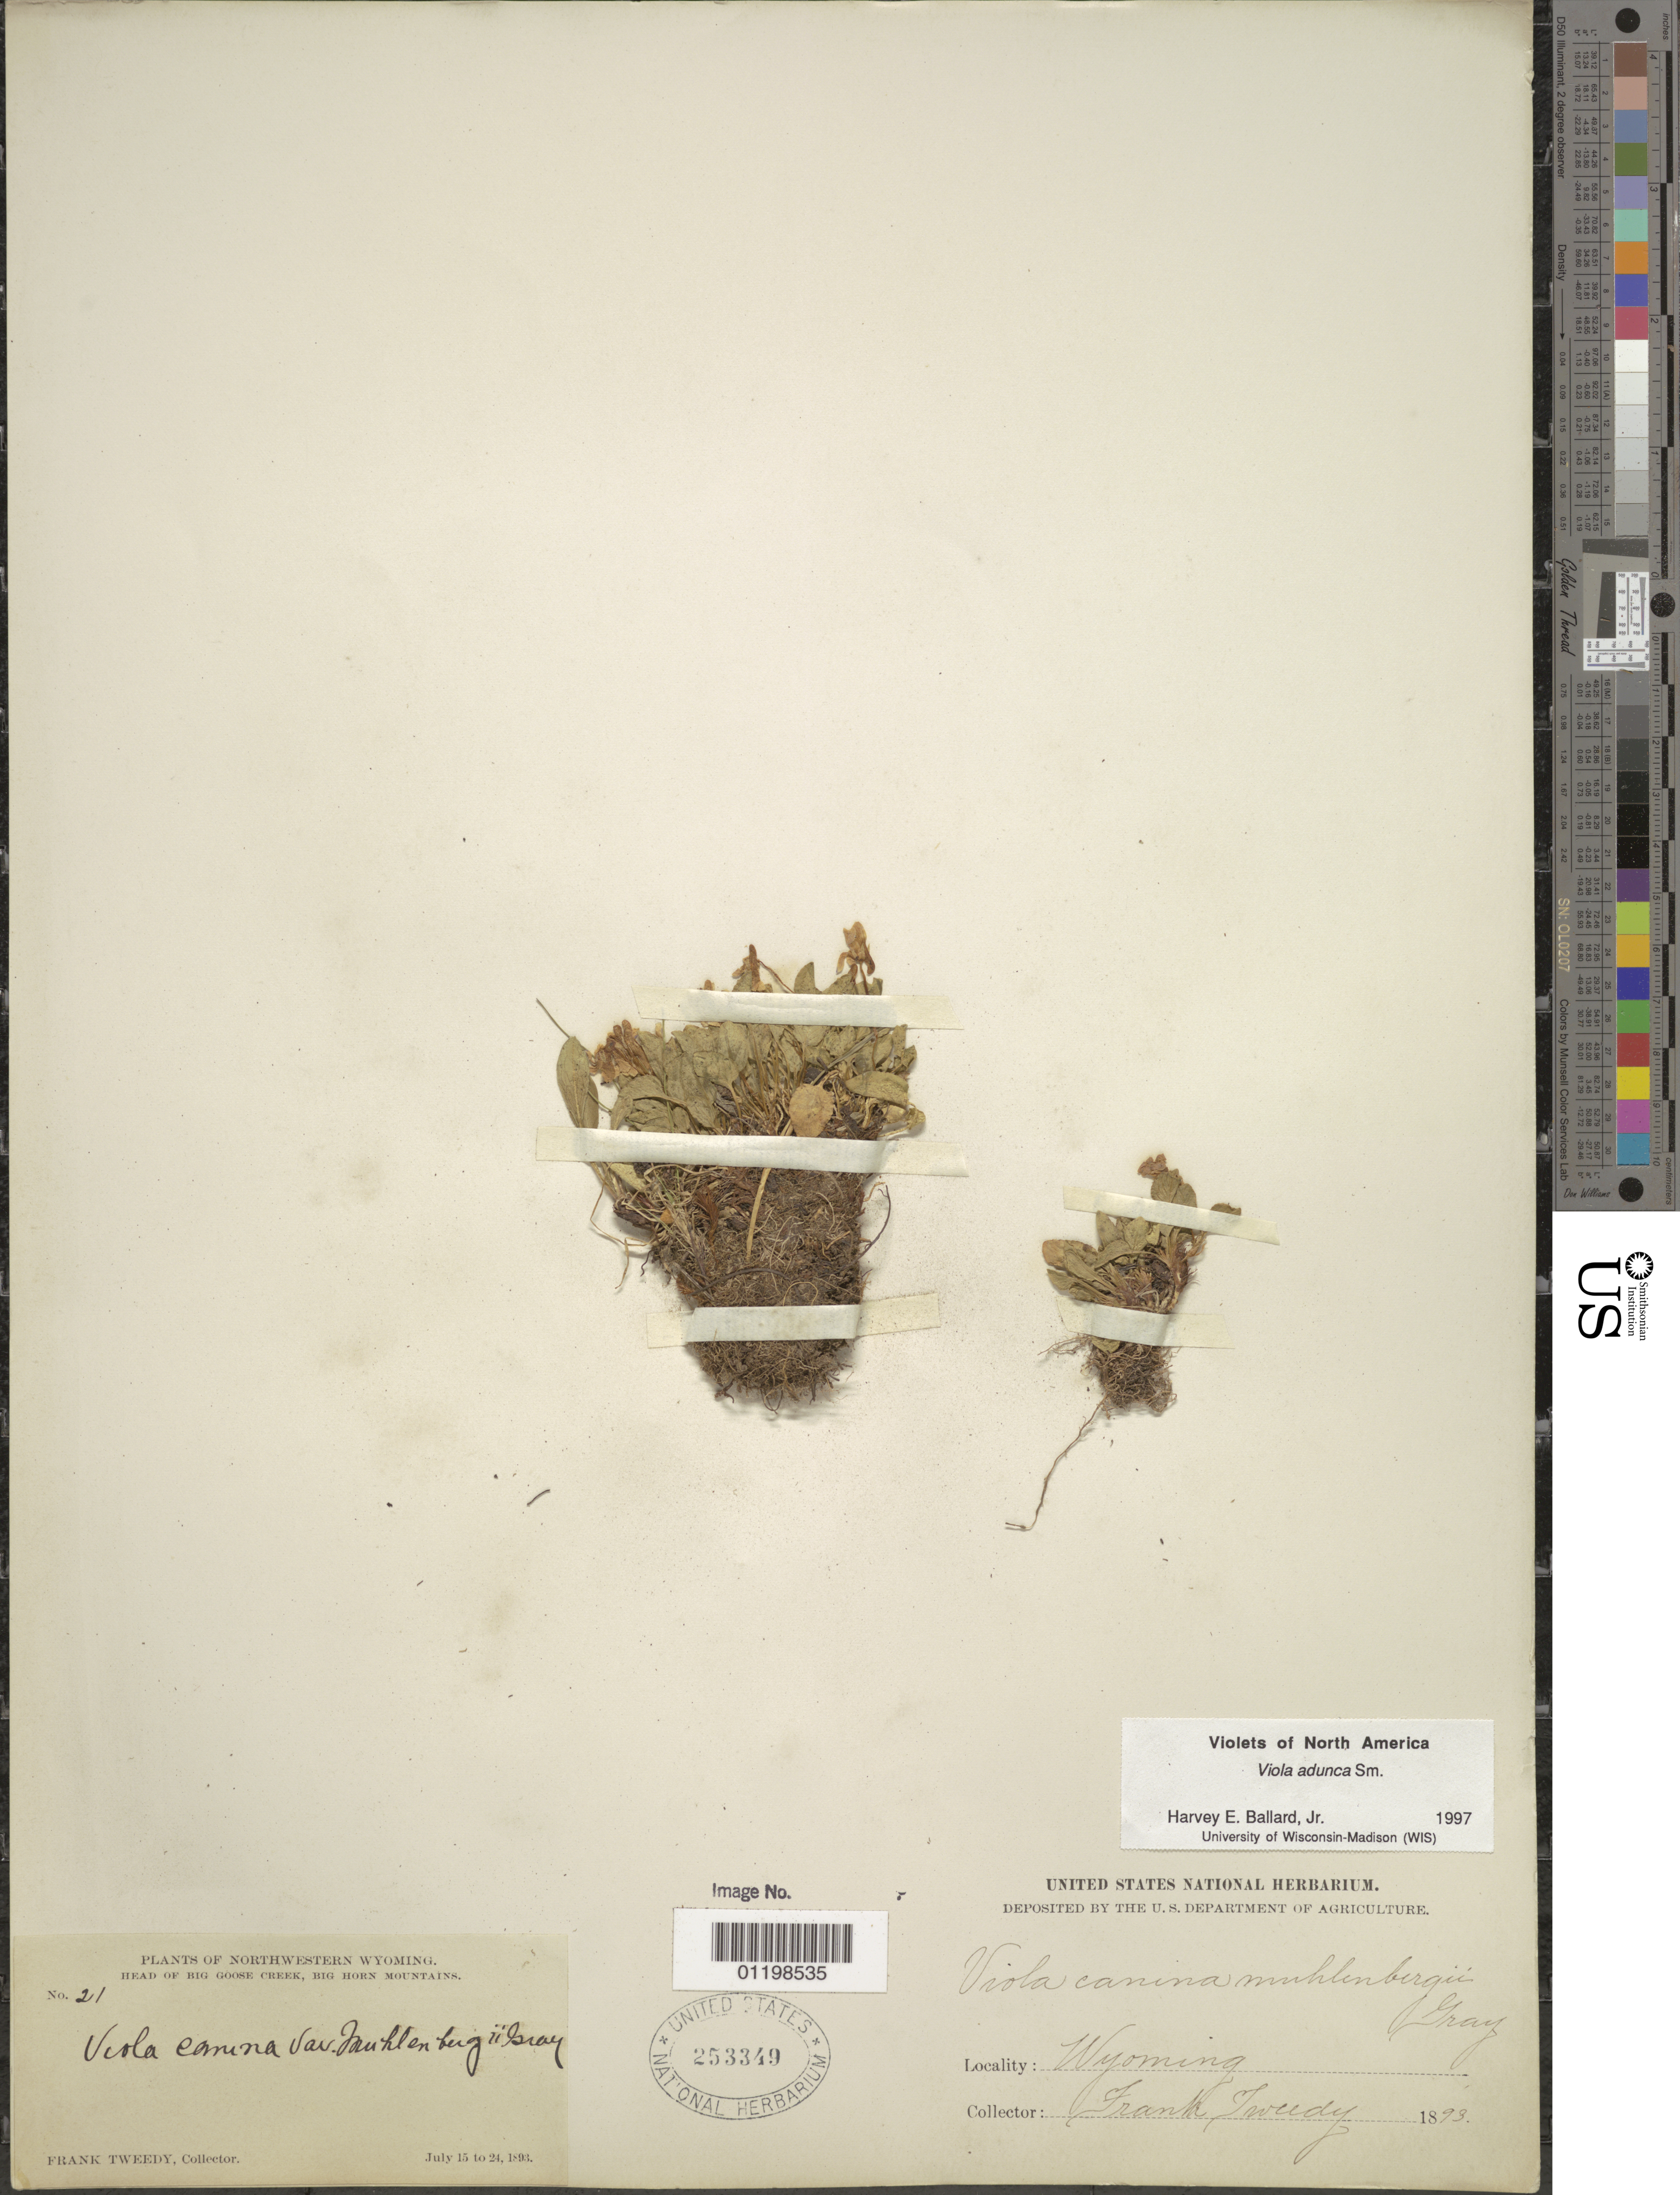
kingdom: Plantae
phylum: Tracheophyta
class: Magnoliopsida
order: Malpighiales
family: Violaceae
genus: Viola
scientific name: Viola adunca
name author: Sm.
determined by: Ballard, Harvey E.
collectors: F. Tweedy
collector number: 21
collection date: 1893-07-15/1893-07-24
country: United States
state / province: Wyoming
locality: Head of Big Goose Creek, Big Horn Mountains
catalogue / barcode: US 253349